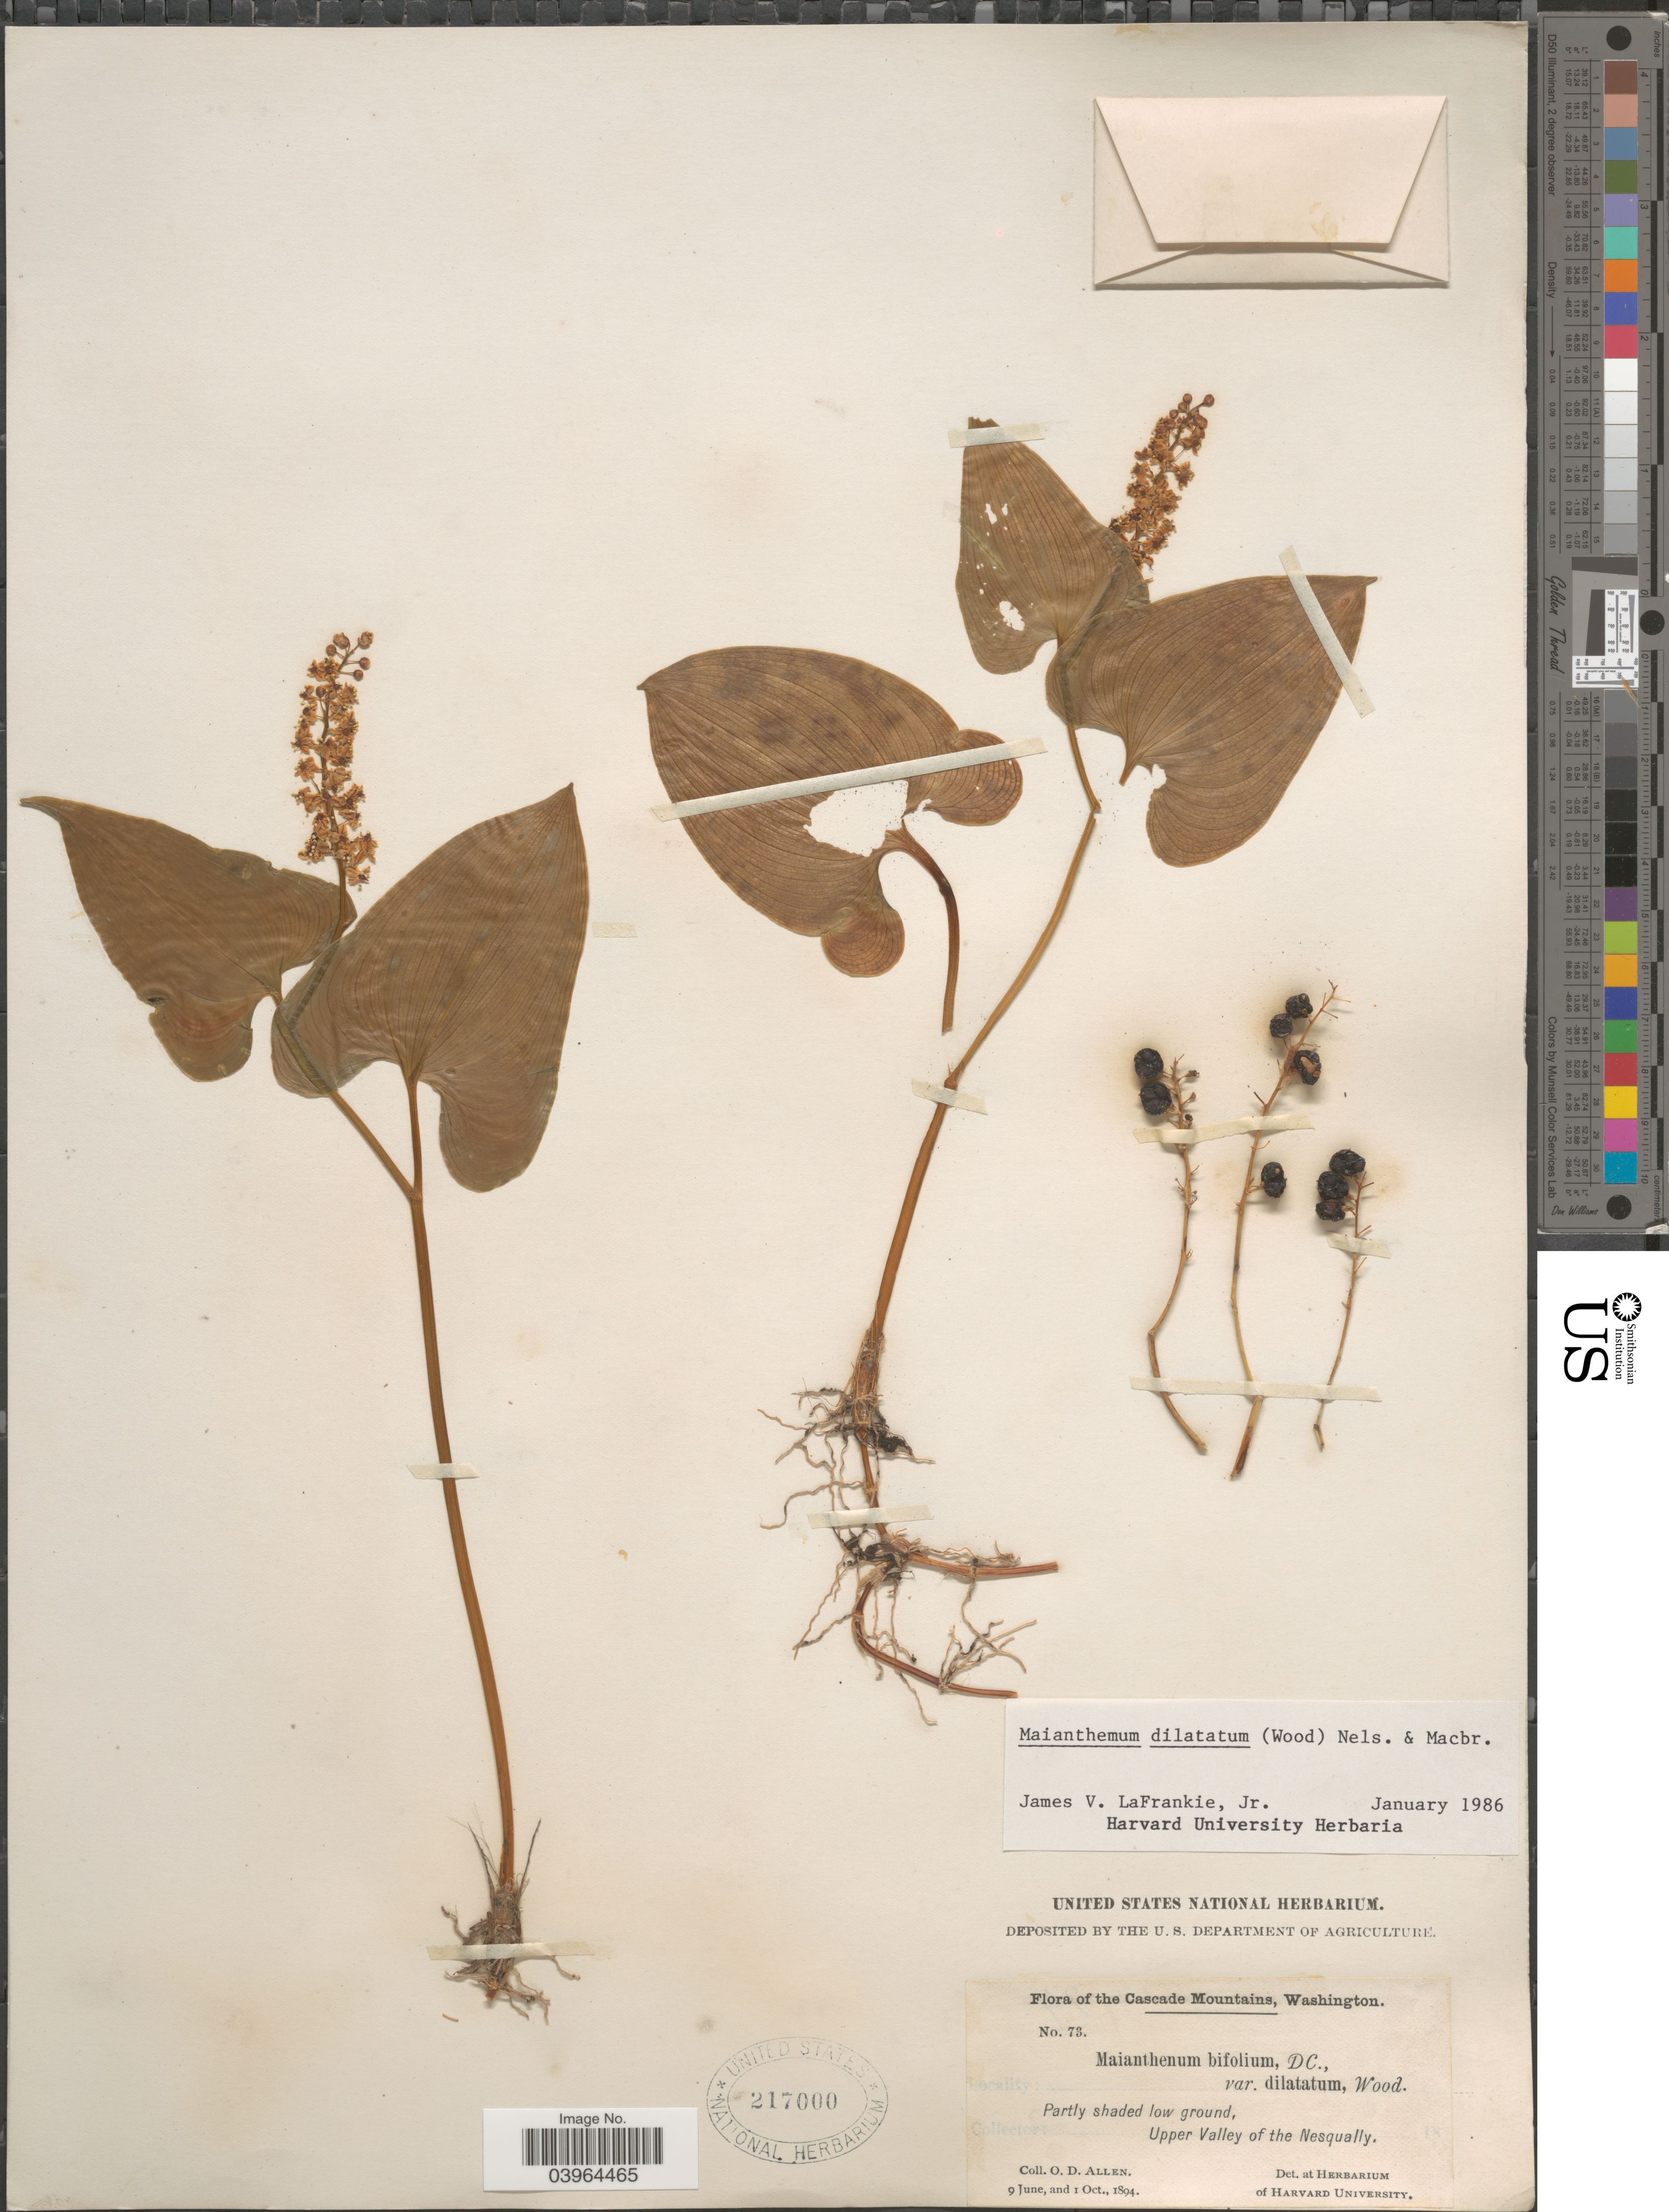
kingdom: Plantae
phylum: Tracheophyta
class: Liliopsida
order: Asparagales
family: Asparagaceae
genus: Maianthemum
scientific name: Maianthemum dilatatum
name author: (Alph. Wood) A. Nelson & J.F. Macbr.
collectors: O. D. Allen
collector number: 73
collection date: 1894-06-09/1894-10-01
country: United States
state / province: Washington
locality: Cascade Mountains. Partly shaded low ground, Upper Valley of the Nesqually.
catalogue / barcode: US 217000